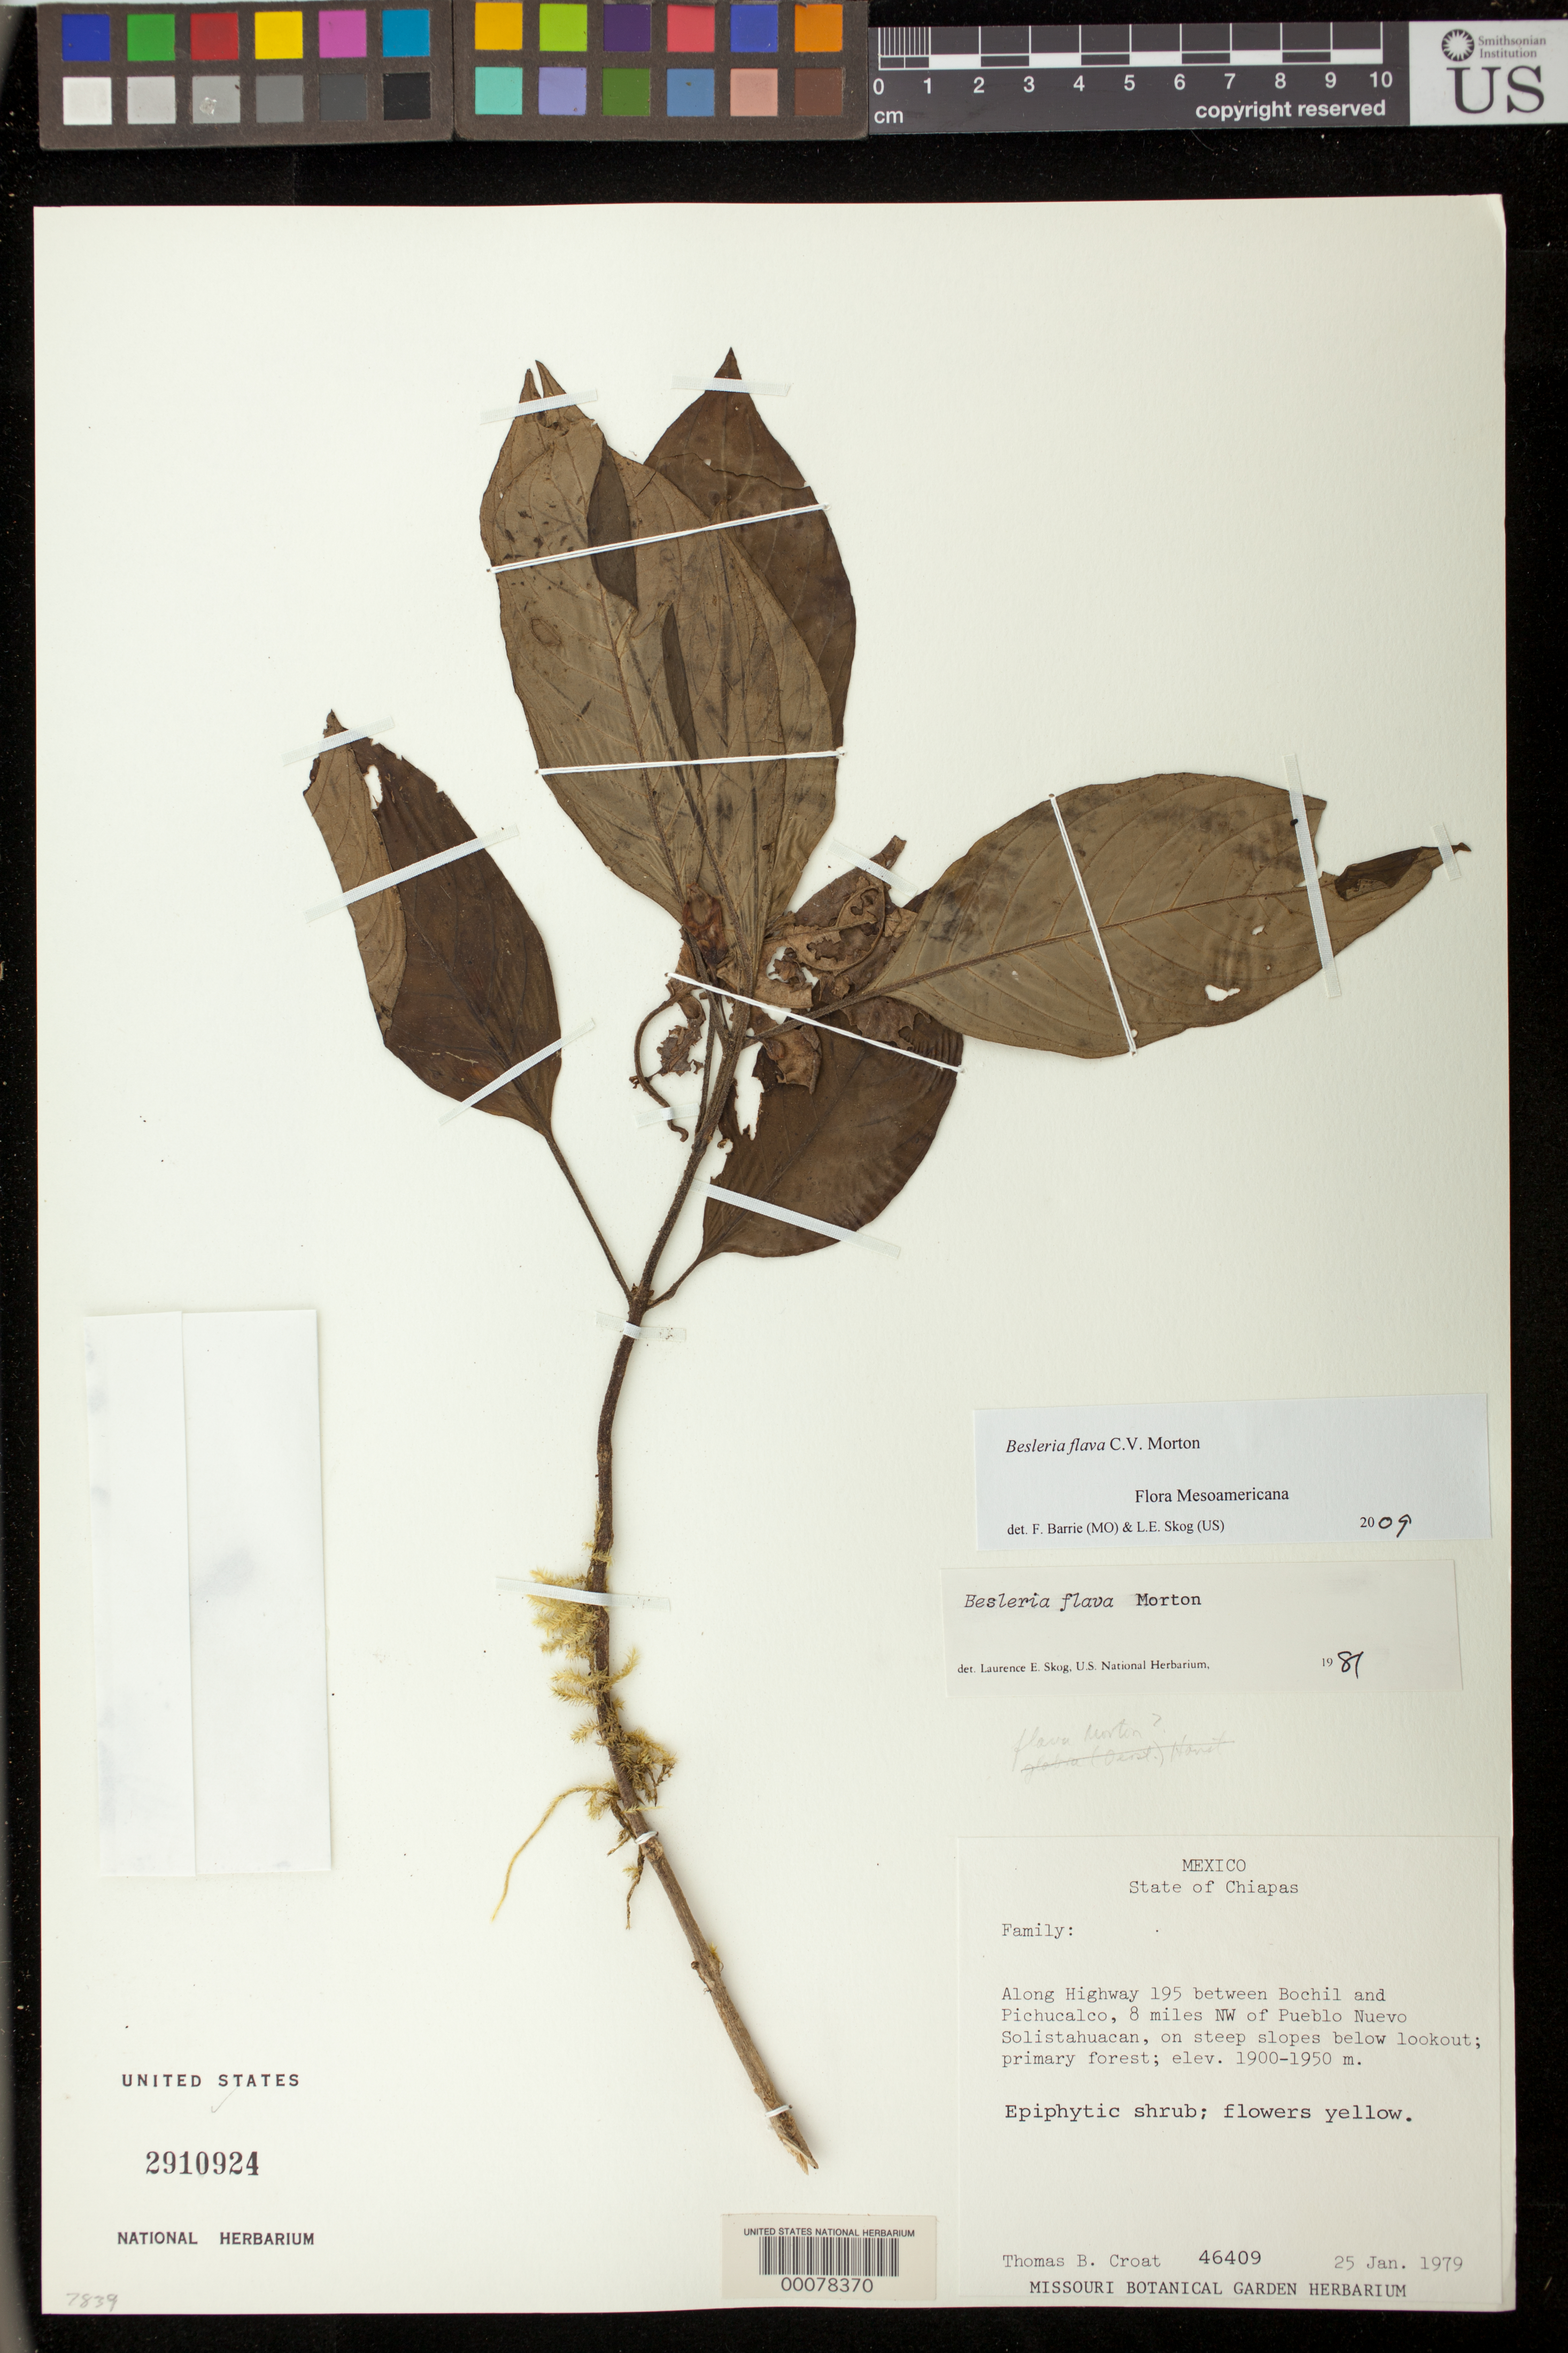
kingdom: Plantae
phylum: Tracheophyta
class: Magnoliopsida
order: Lamiales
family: Gesneriaceae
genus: Besleria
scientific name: Besleria flava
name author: C.V. Morton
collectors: T. B. Croat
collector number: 46409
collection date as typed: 25 Jan 1979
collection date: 1979-01-25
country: Mexico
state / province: Chiapas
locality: Along highway 195 between Bochil and Pichucalco, 8 miles NW of Pueblo Nuevo Solistahuacan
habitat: On steep slopes below lookout, primary forest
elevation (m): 1900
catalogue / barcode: US 2910924